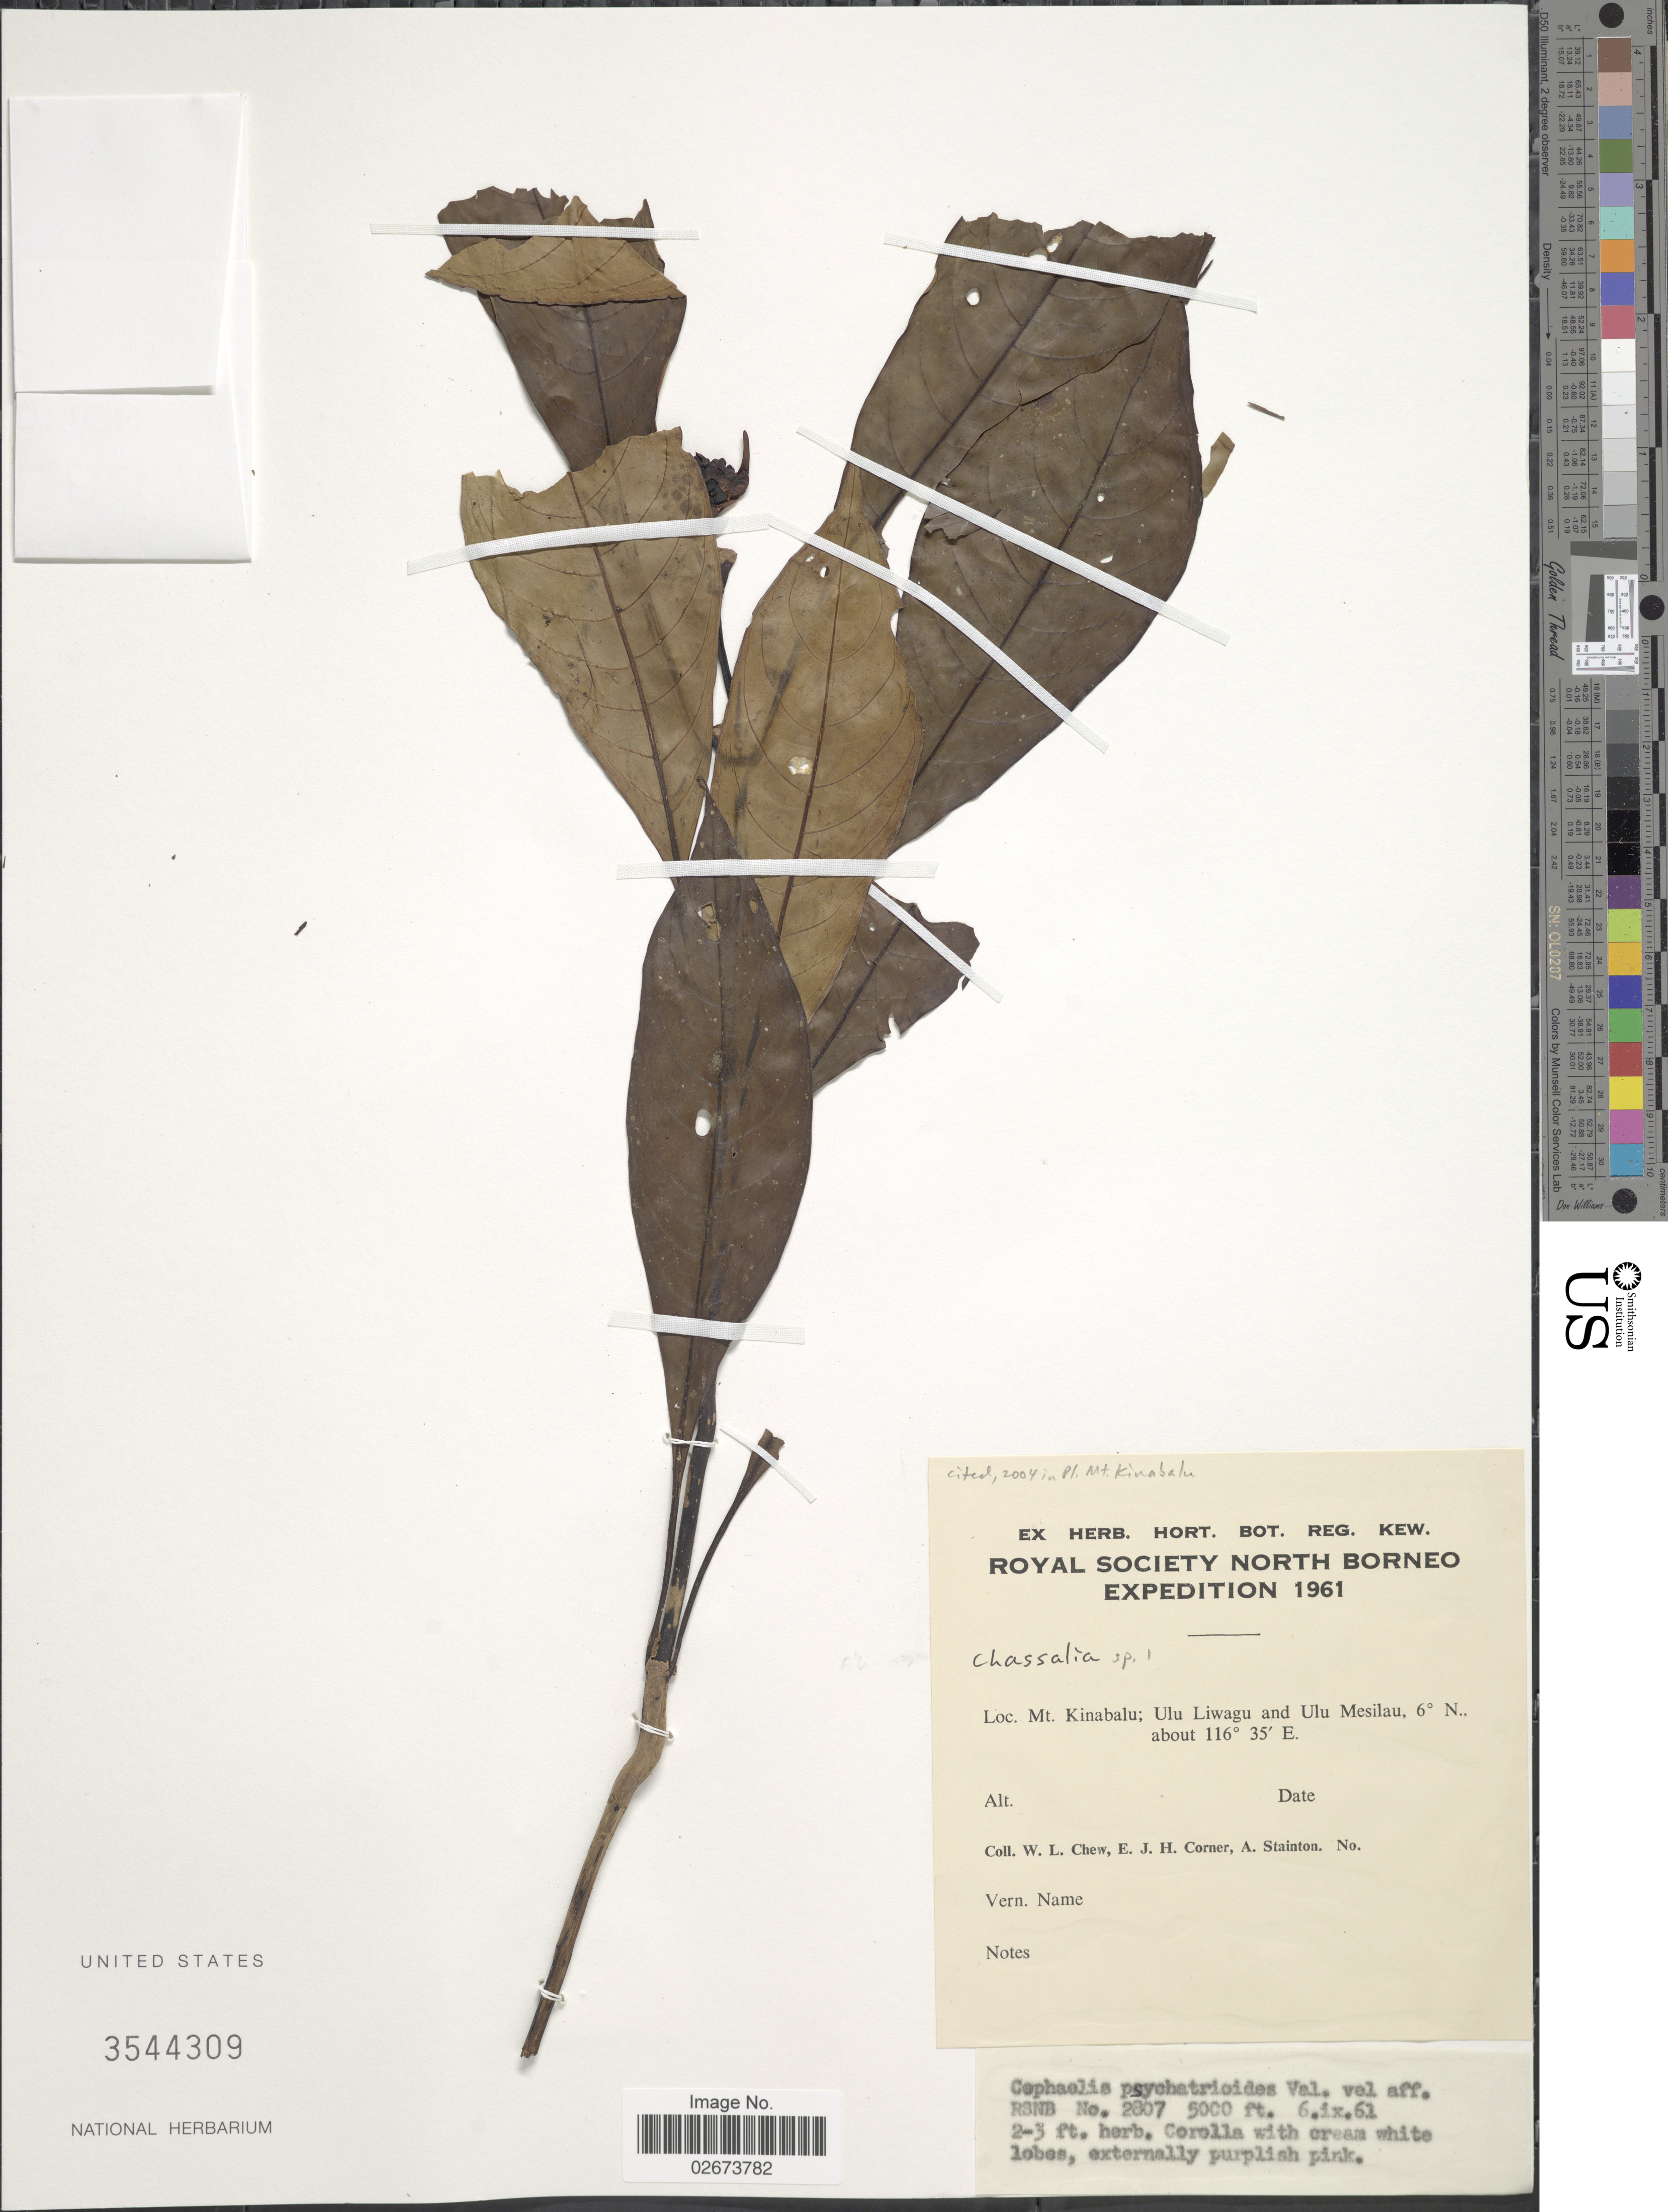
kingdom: Plantae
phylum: Tracheophyta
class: Magnoliopsida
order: Gentianales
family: Rubiaceae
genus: Chassalia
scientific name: Chassalia sp.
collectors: W. Chew, E. Corner & A. Stainton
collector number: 2807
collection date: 1961-09-06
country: Malaysia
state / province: Sabah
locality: Royal Society North Borneo, Mt. Kinabalu; Ulu Liwaga and Ulu Mesilau.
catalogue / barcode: US 3544309